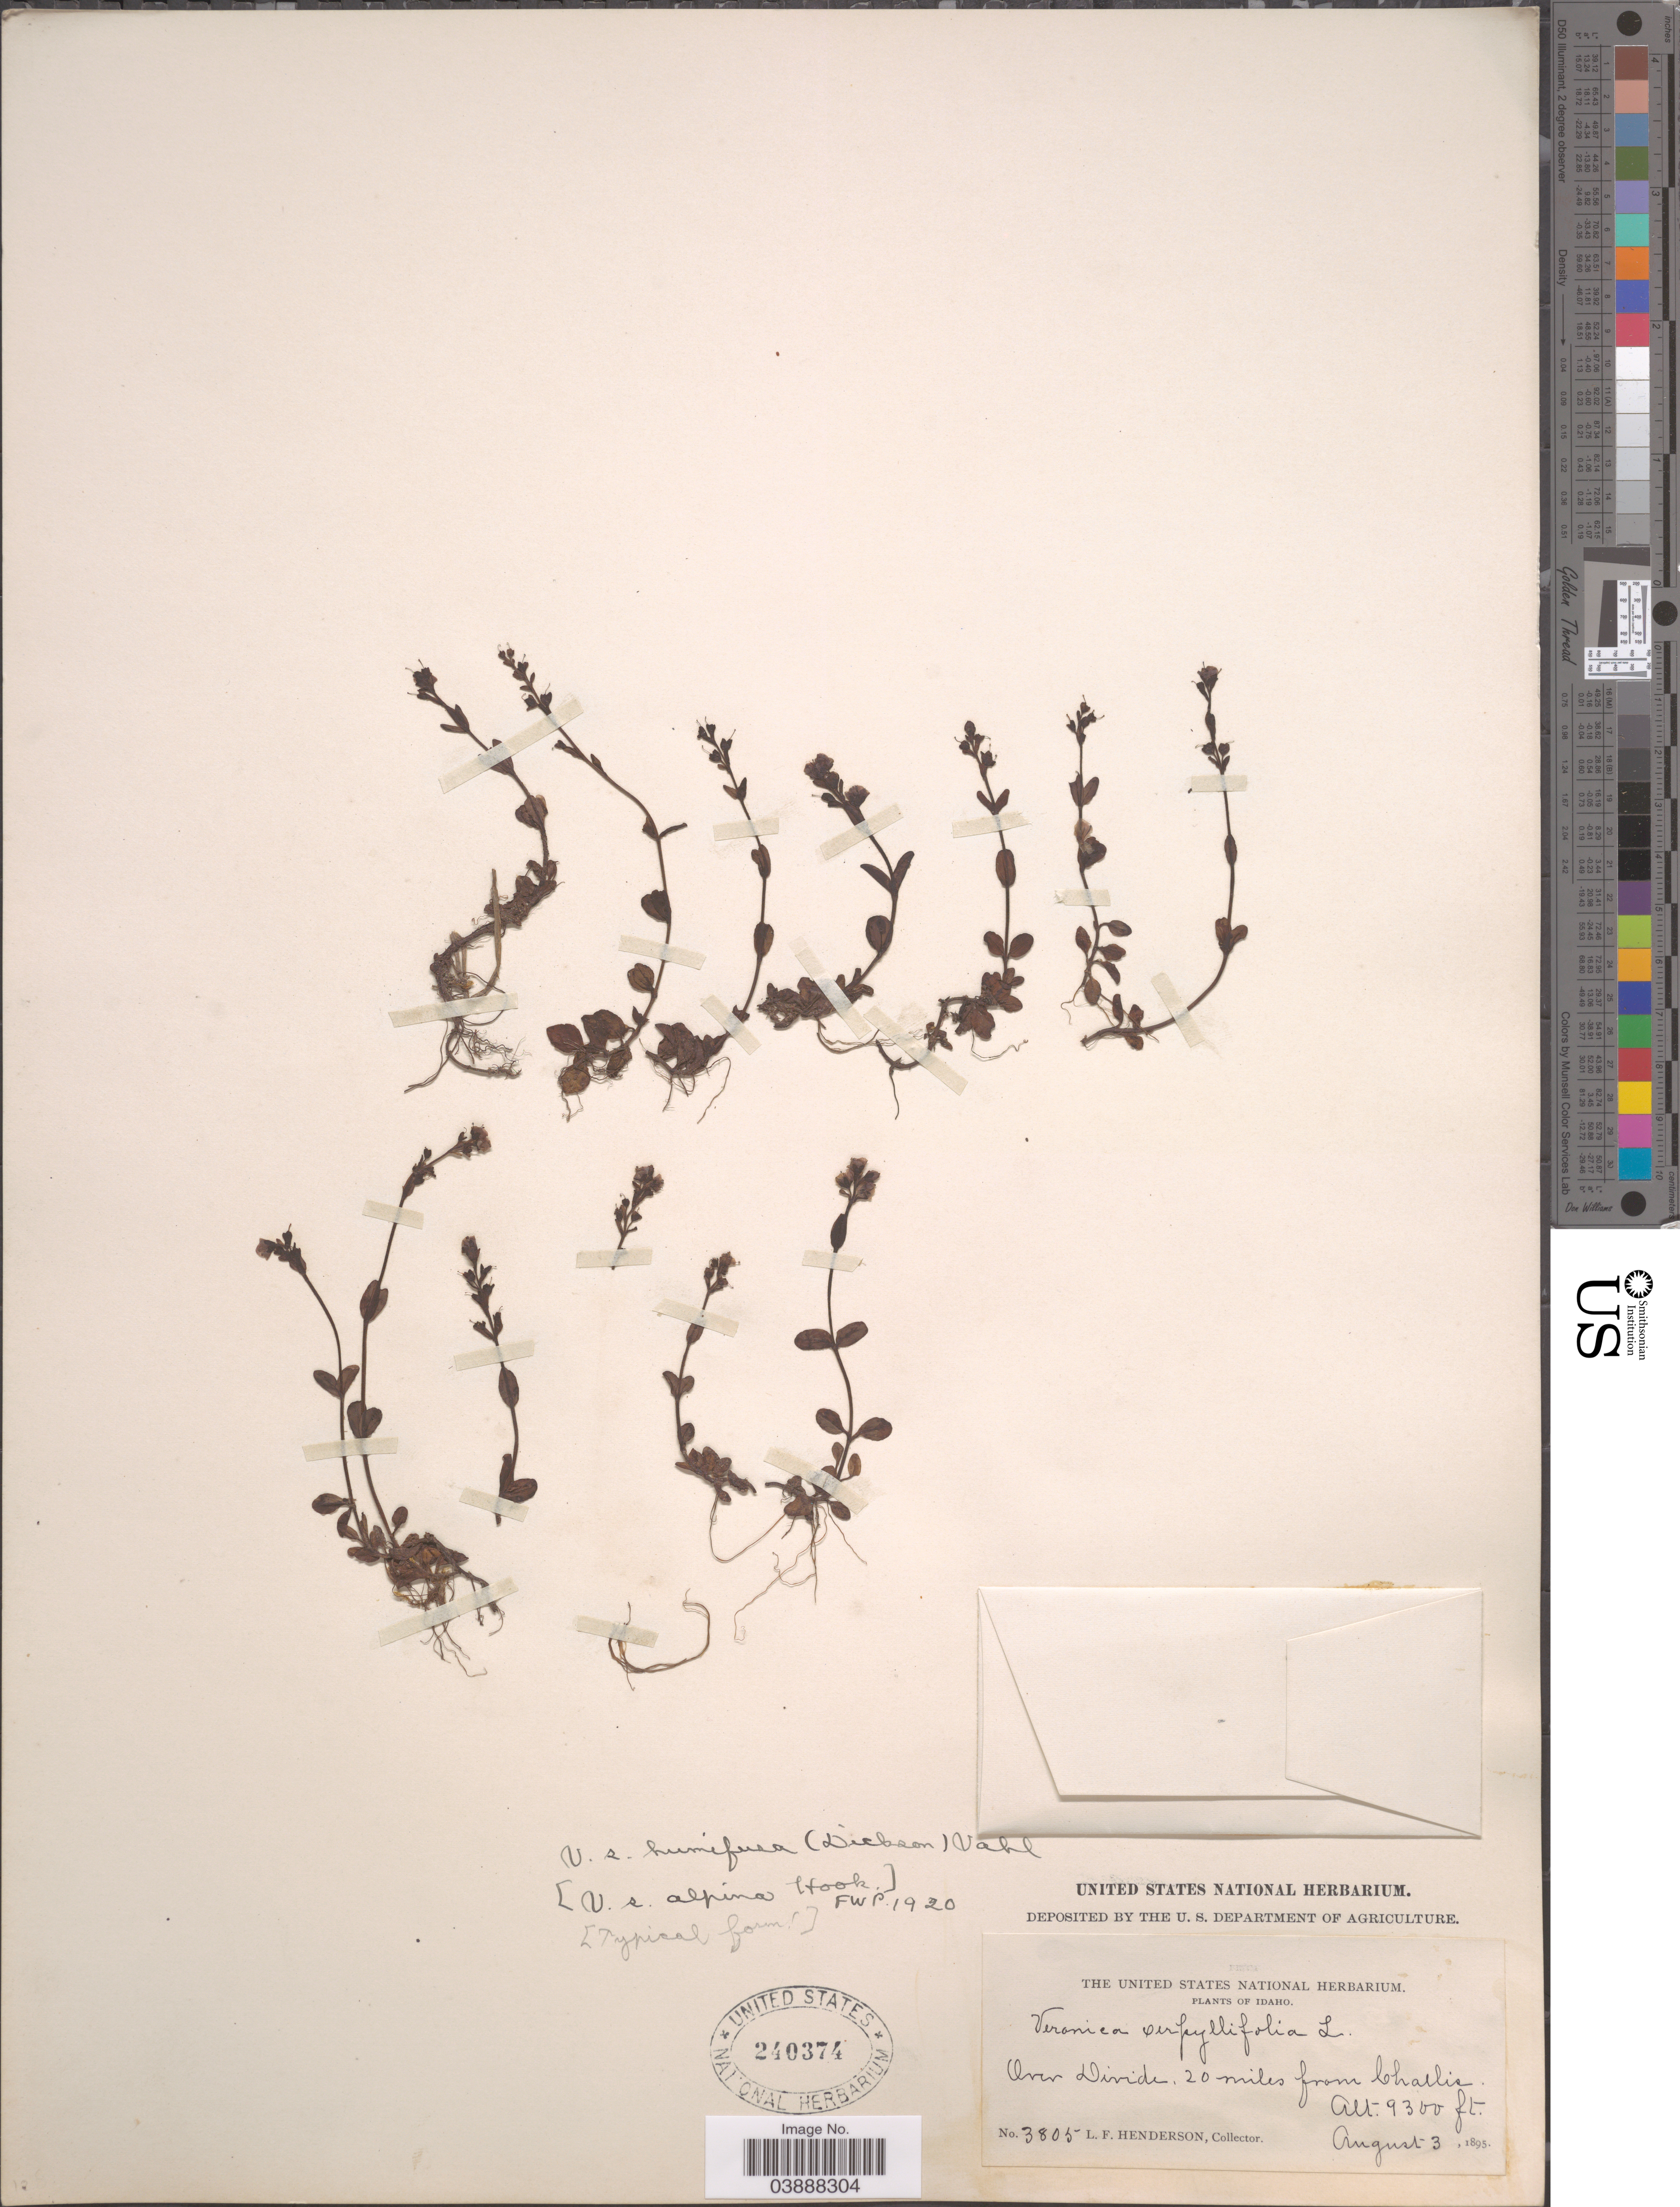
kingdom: Plantae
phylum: Tracheophyta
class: Magnoliopsida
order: Lamiales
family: Plantaginaceae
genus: Veronica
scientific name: Veronica serpyllifolia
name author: L.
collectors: L. Henderson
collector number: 3805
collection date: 1895-08-03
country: United States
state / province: Idaho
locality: Over Divide, 20 miles from Challis.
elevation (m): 2835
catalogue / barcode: US 240374